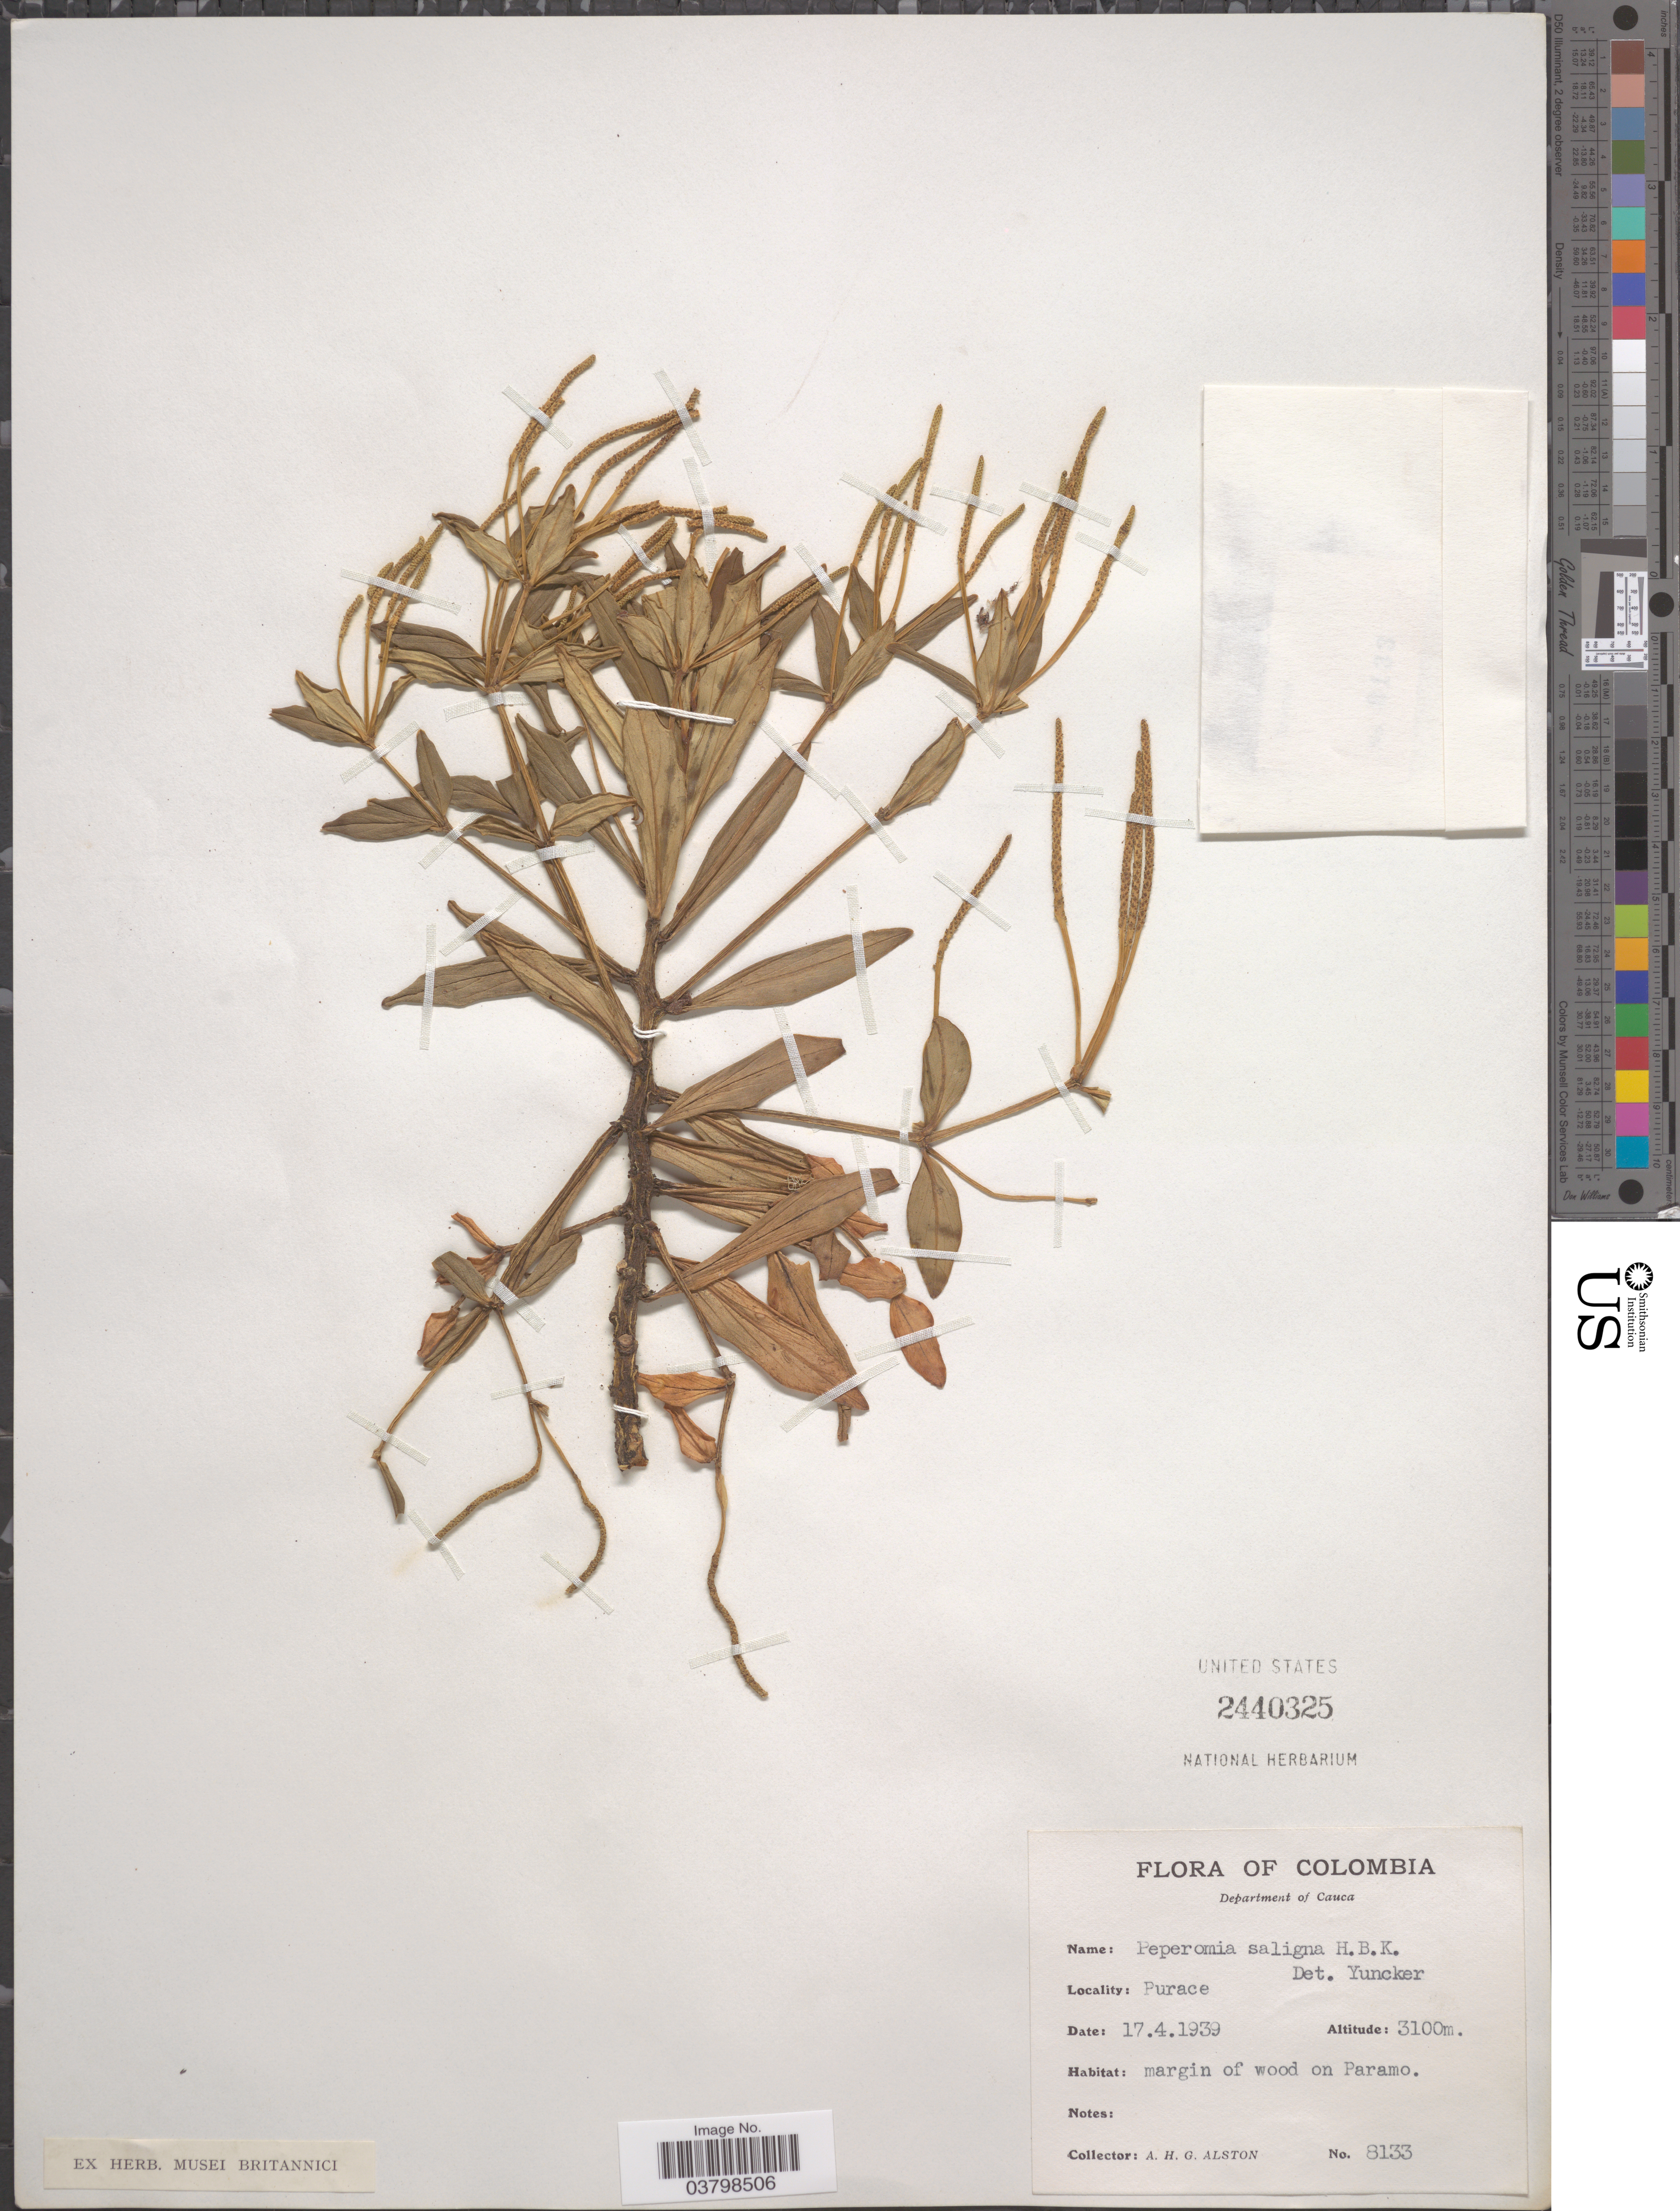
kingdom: Plantae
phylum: Tracheophyta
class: Magnoliopsida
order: Piperales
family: Piperaceae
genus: Peperomia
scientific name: Peperomia saligna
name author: Kunth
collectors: A. H. Alston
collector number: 8133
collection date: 1939-04-17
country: Colombia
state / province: Cauca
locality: Department of Cauca. Purace. Margin of wood on Paramo.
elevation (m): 3100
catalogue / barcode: US 2440325